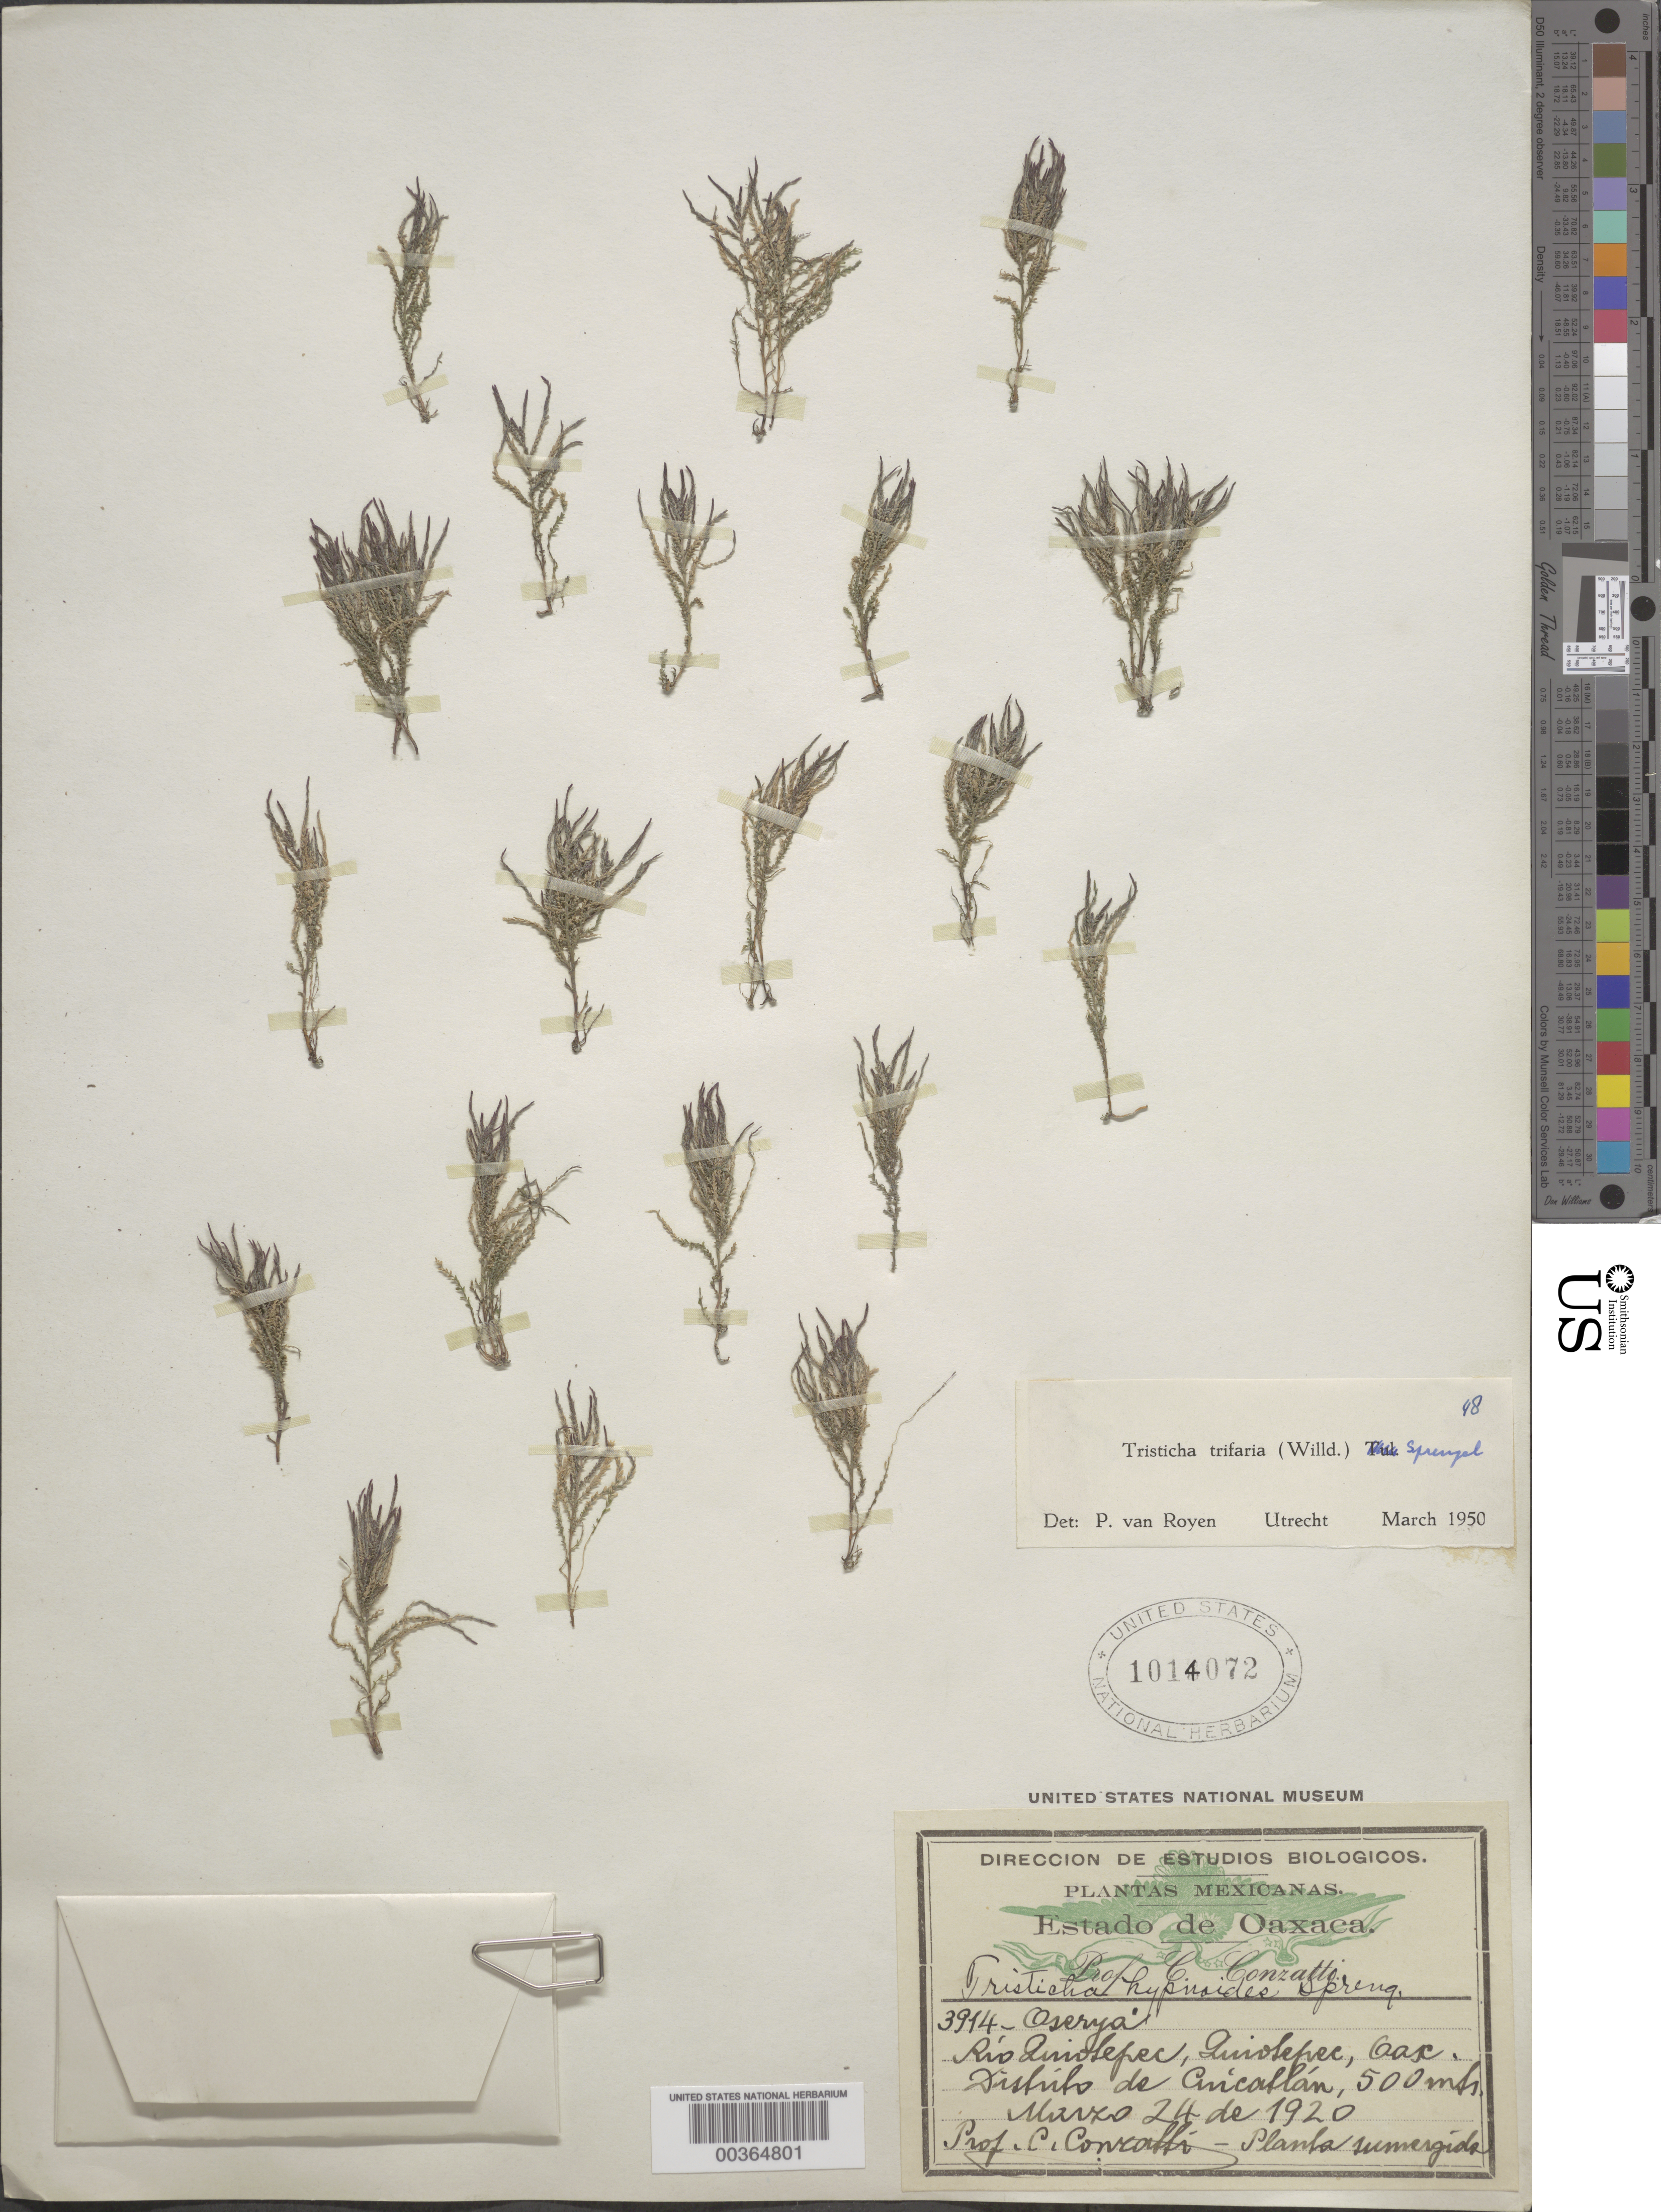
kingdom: Plantae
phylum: Tracheophyta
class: Magnoliopsida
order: Malpighiales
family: Podostemaceae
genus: Tristicha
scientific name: Tristicha trifaria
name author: (Willd.) Spreng.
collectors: C. Conzatti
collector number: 3914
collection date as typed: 24 Mar 1920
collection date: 1920-03-24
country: Mexico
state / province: Oaxaca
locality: Cuicatlan Dist., Rio Quiotepec, Quiotepec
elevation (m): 500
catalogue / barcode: US 1014072